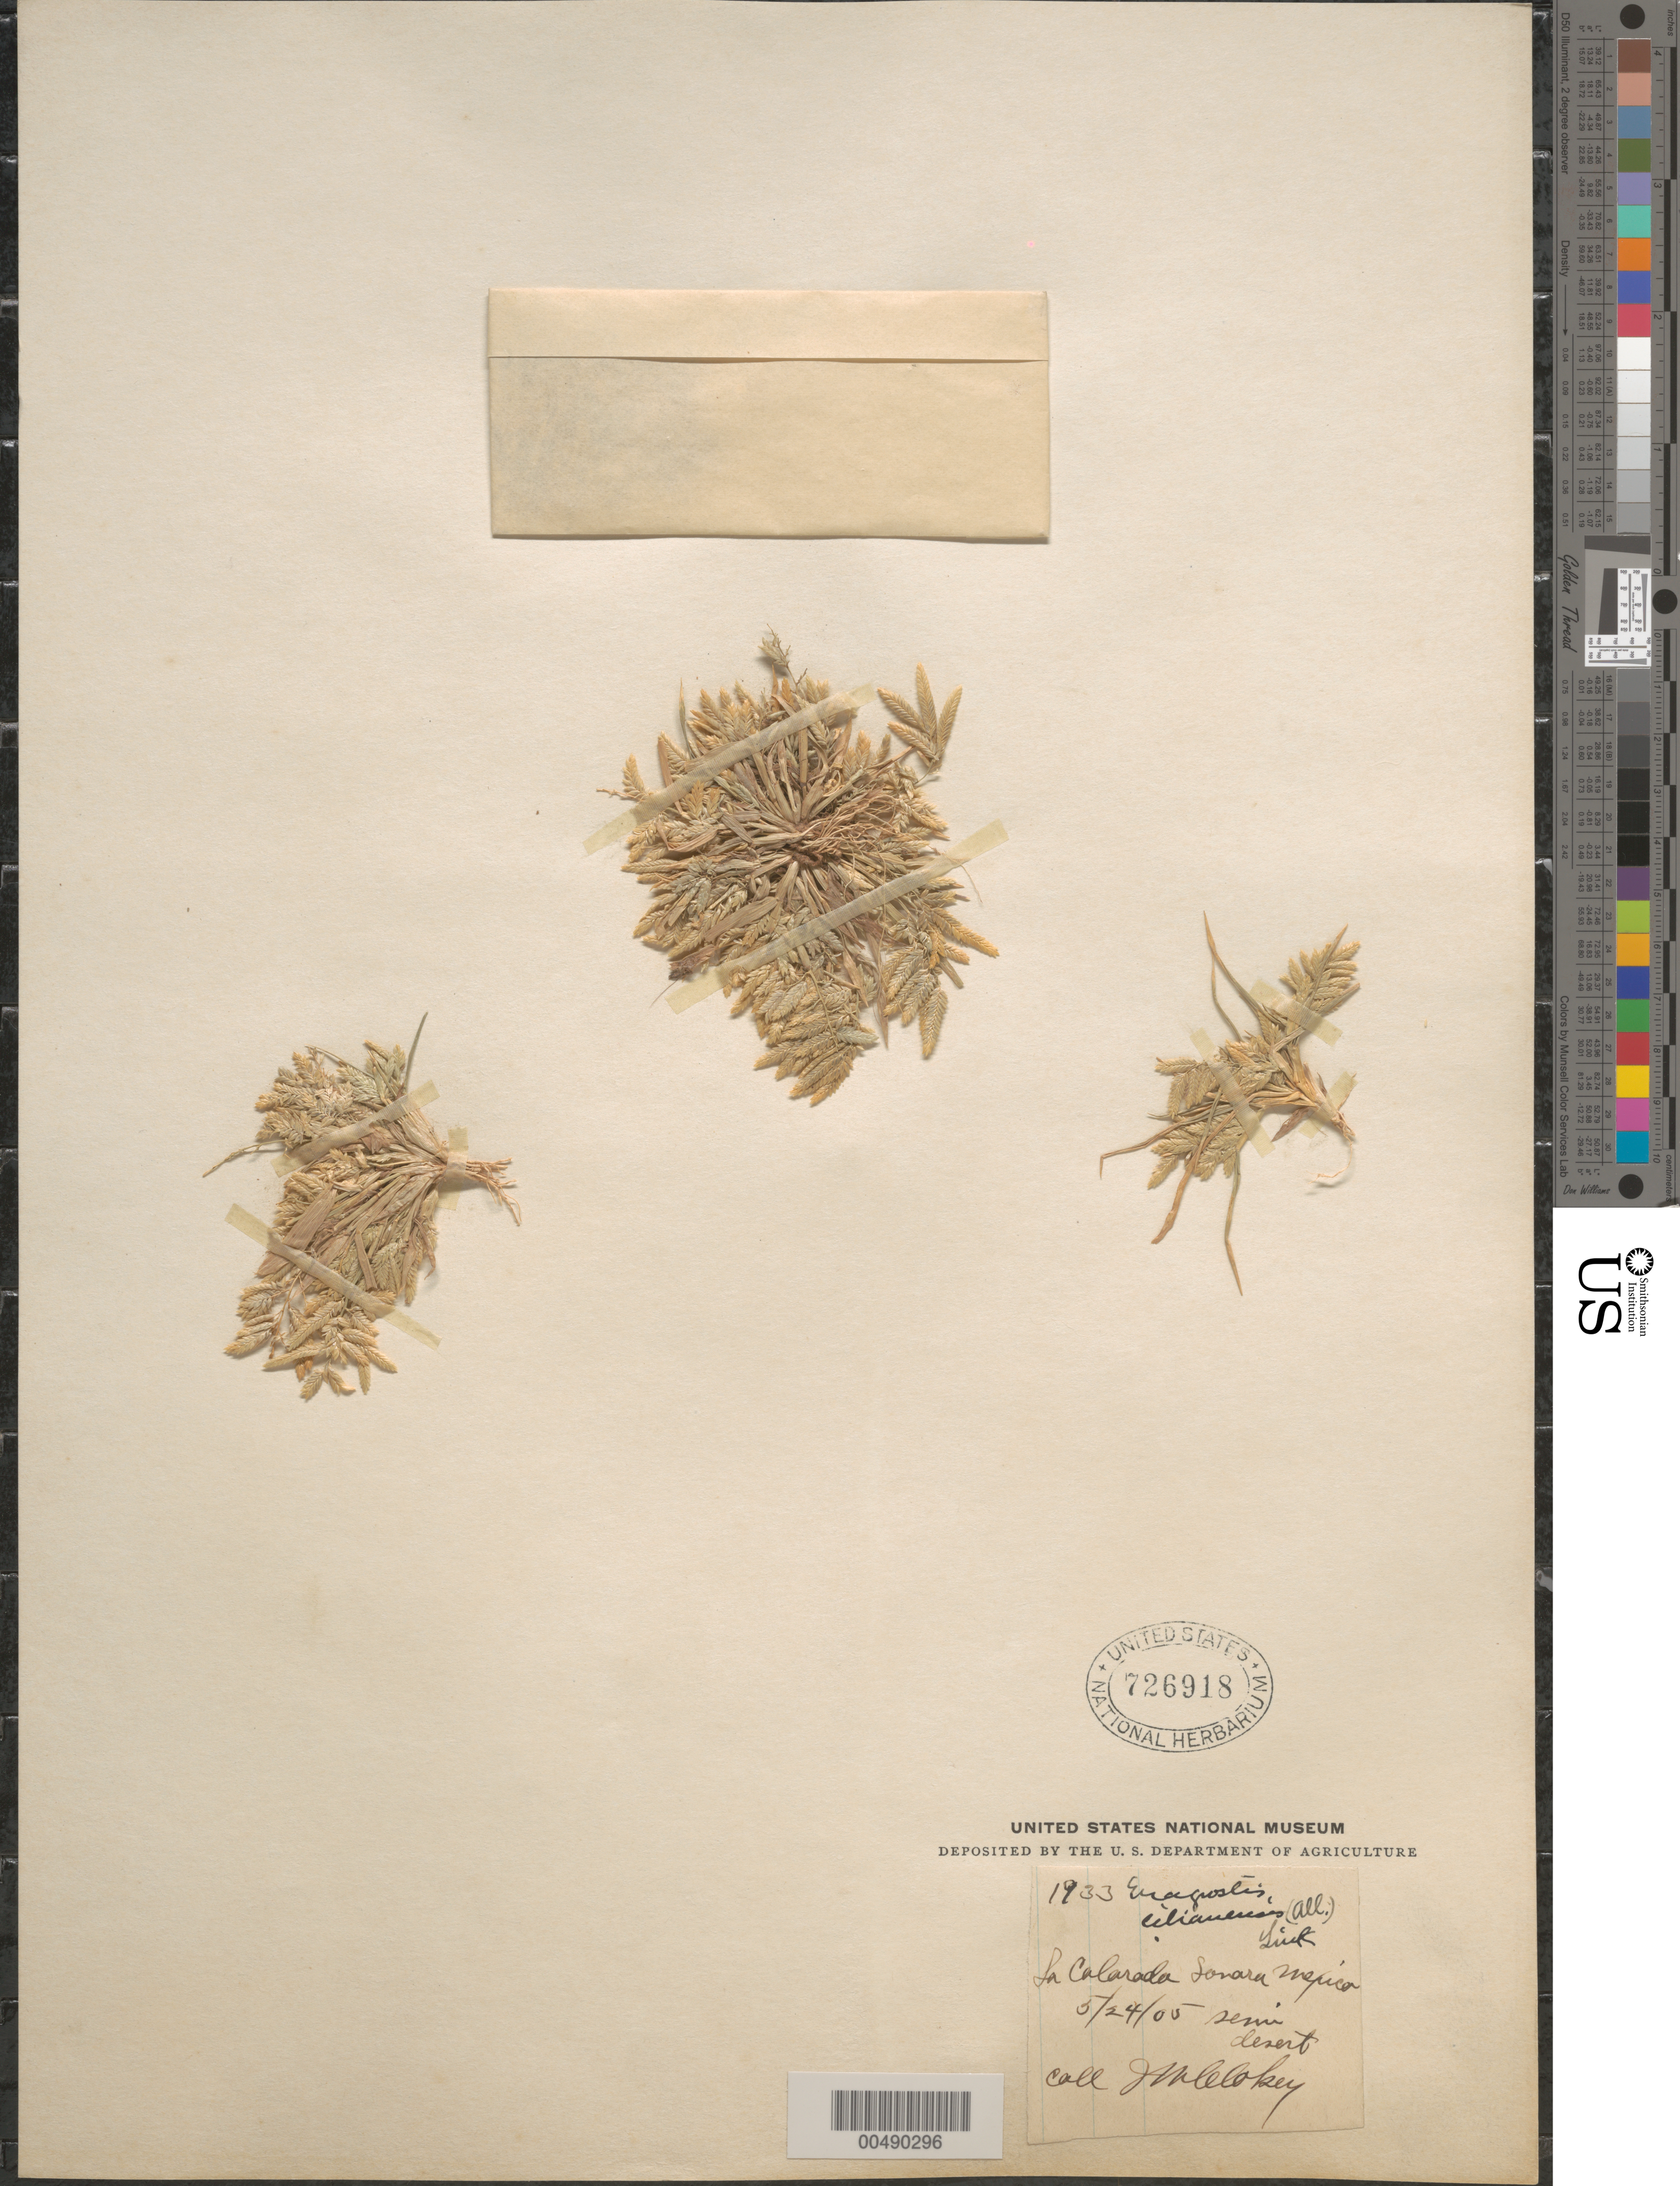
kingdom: Plantae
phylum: Tracheophyta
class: Liliopsida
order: Poales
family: Poaceae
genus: Eragrostis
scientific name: Eragrostis cilianensis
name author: (Bellardi) Vignolo ex Janch.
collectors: I. W. Clokey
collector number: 1933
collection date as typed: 24 Jun 1905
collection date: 1905-06-24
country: Mexico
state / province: Sonora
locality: La Colorada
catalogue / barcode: US 726918